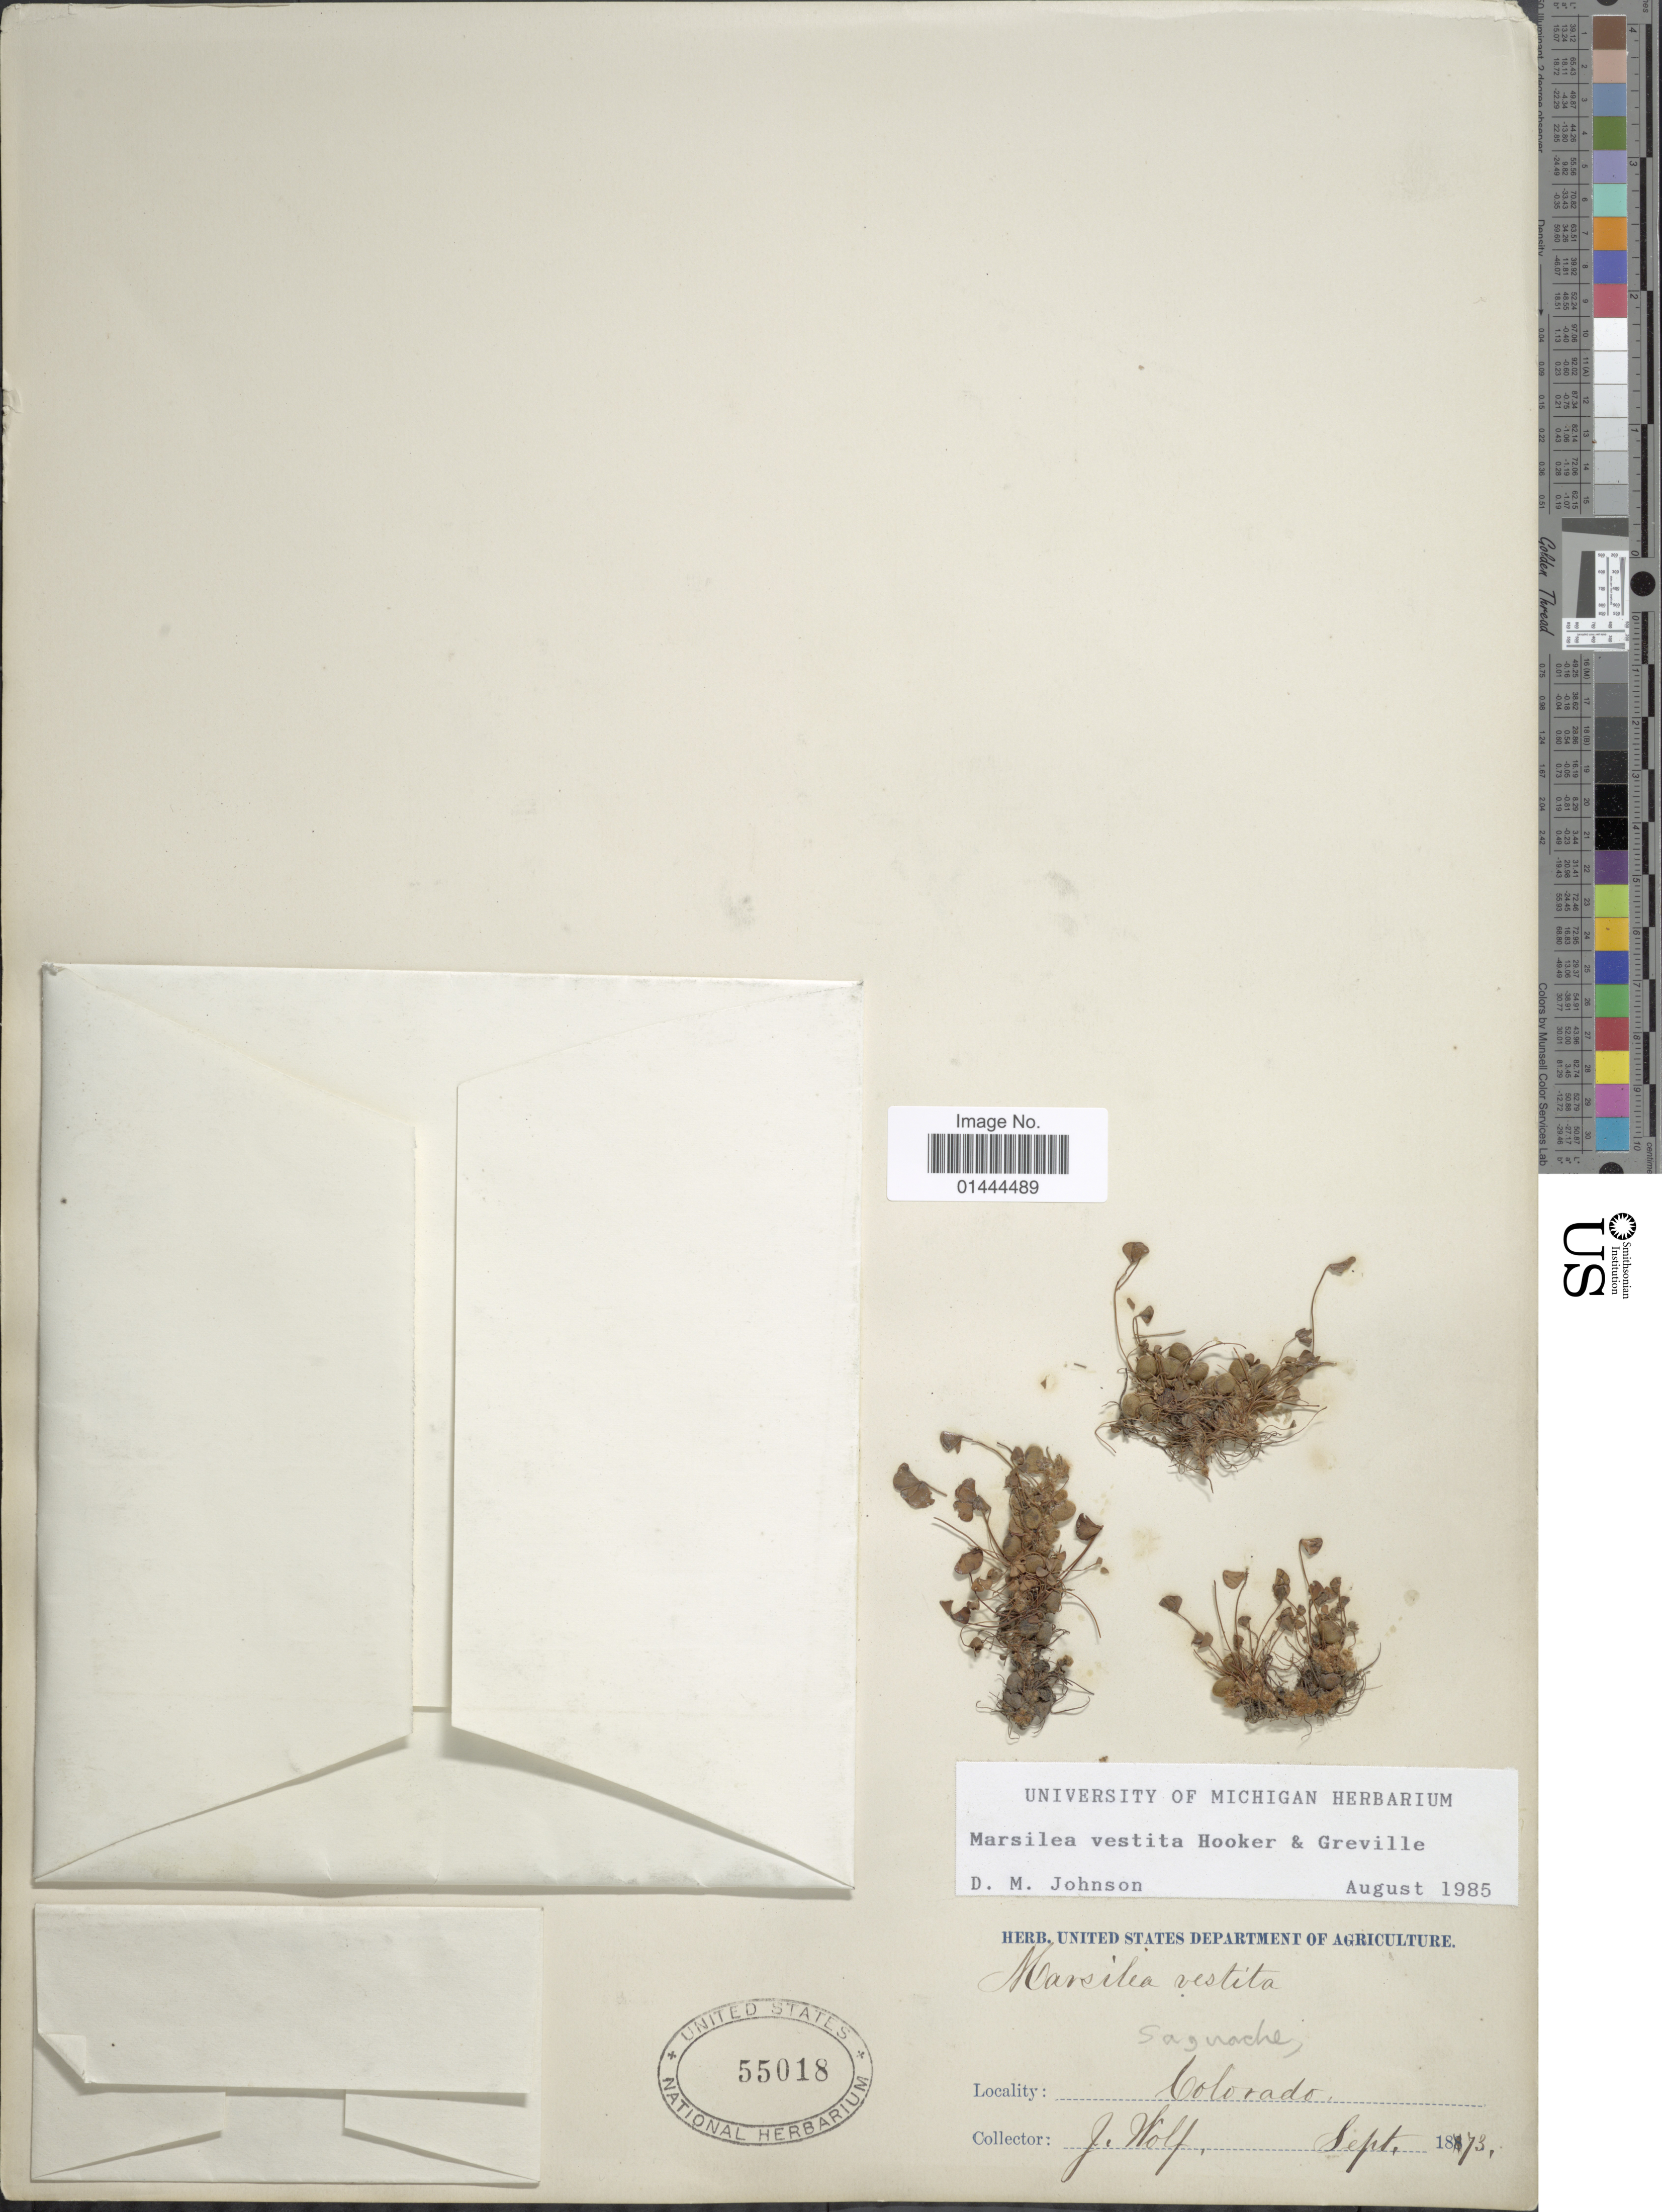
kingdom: Plantae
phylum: Tracheophyta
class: Polypodiopsida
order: Salviniales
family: Marsileaceae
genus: Marsilea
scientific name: Marsilea vestita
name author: Hook. & Grev.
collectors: J. Wolf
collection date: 1873-09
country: United States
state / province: Colorado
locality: Saguache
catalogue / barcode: US 55018